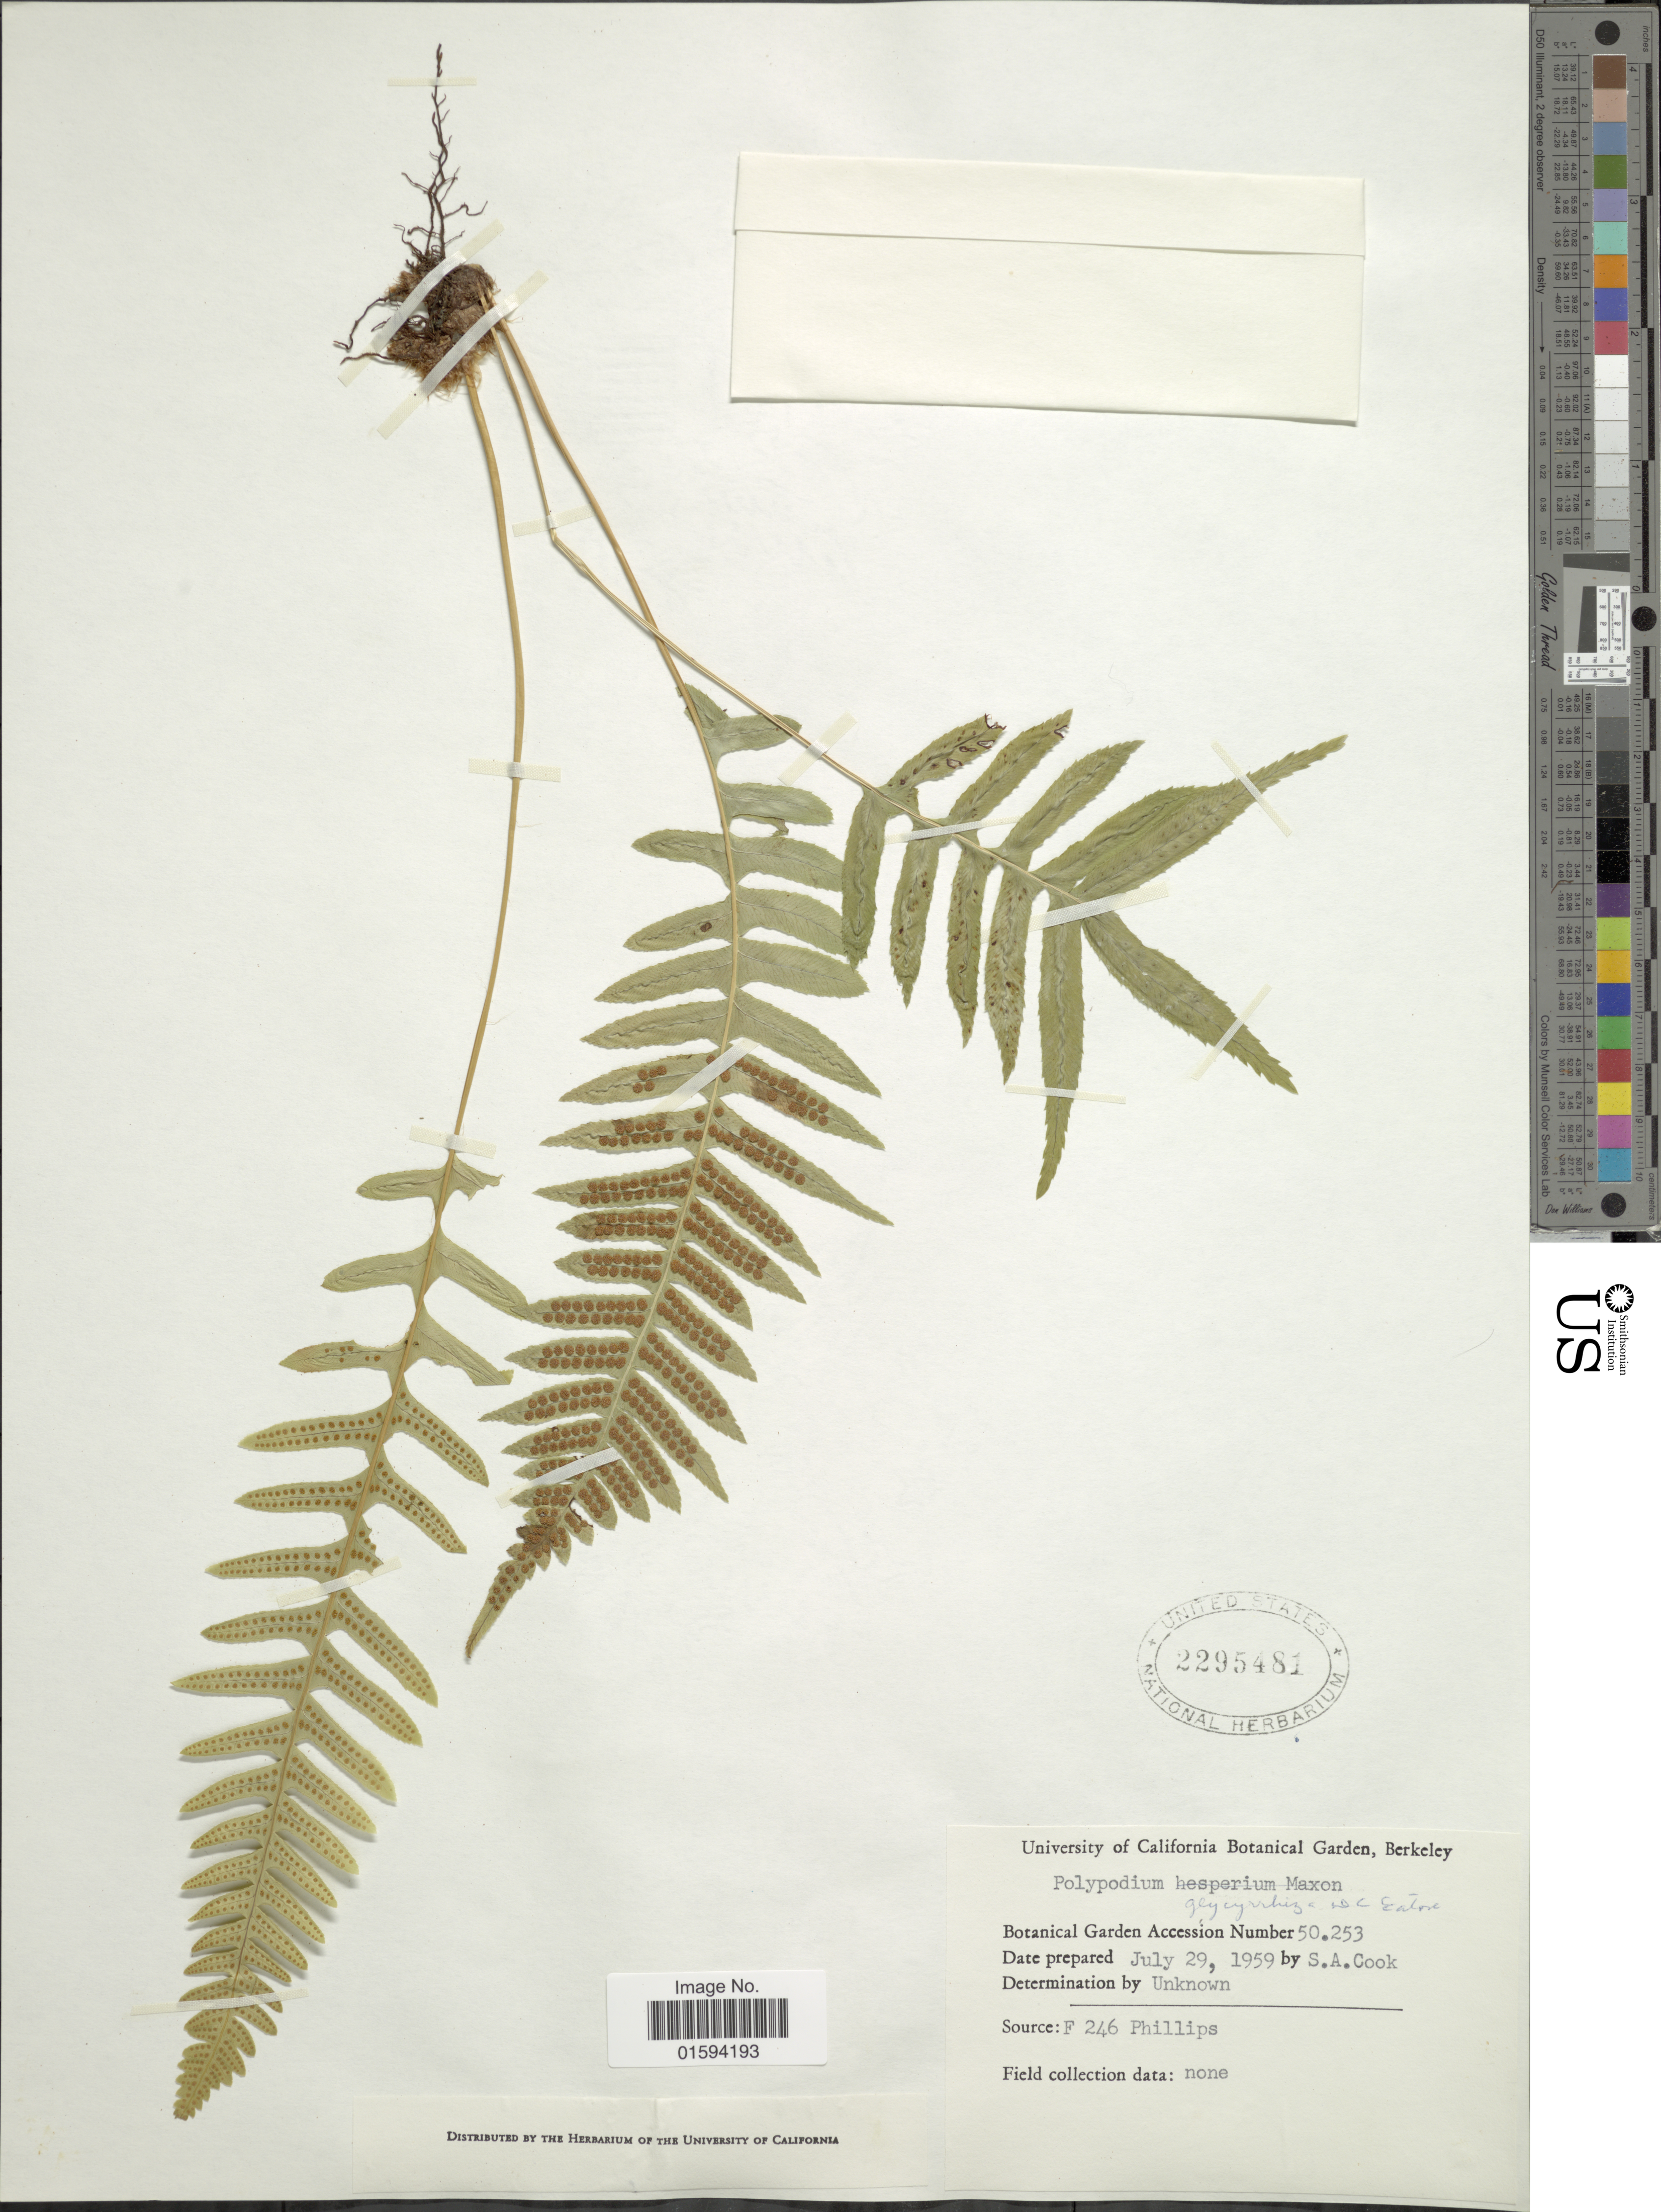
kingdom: Plantae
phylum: Tracheophyta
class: Polypodiopsida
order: Polypodiales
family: Polypodiaceae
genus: Polypodium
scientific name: Polypodium vulgare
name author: L.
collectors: S. A. Cook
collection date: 1959-07-29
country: United States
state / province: California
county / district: Alameda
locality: University of California Botanical Garden, Berkeleym Botanical Garden Accession Number 50.253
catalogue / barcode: US 2295481